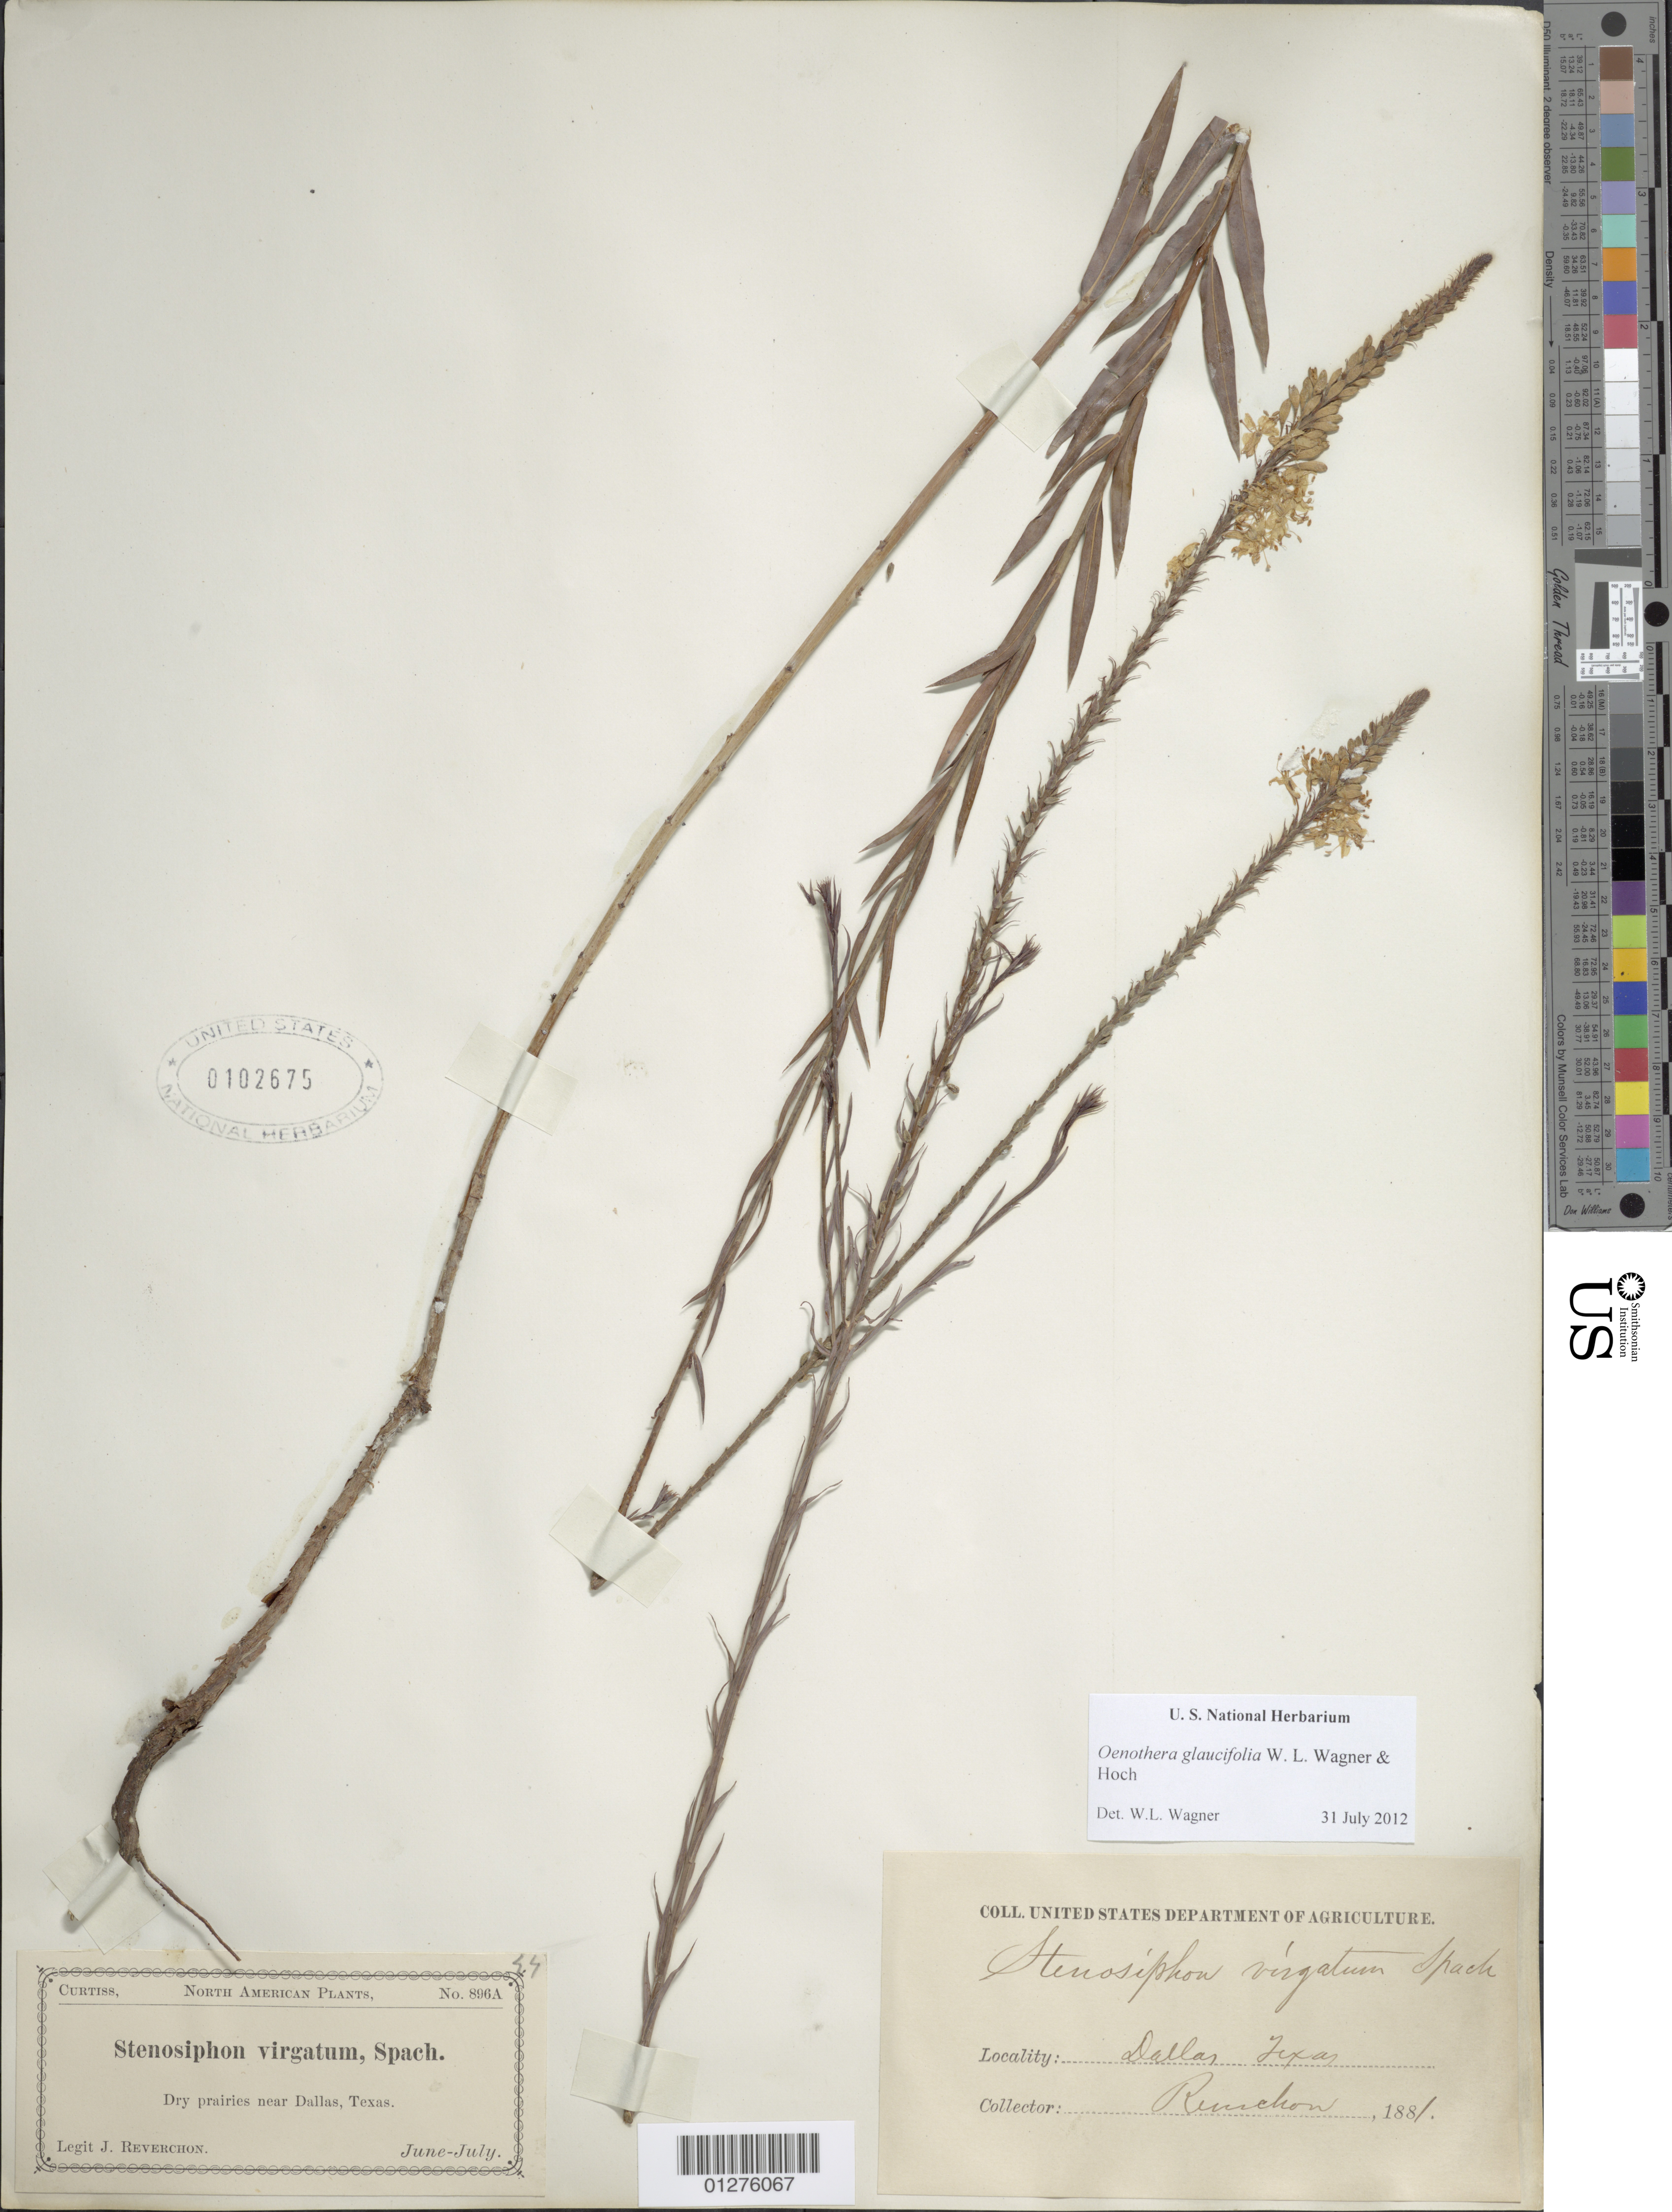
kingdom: Plantae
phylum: Tracheophyta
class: Magnoliopsida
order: Myrtales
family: Onagraceae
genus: Oenothera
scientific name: Oenothera glaucifolia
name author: W.L. Wagner & Hoch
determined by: Wagner, W. L., (BOT), Smithsonian Institution - National Museum of Natural History (UNITED STATES)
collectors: J. Reverchon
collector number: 896A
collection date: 1881-06/1881-07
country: United States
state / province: Texas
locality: Near Dallas.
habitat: Dry prairies.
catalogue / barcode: US 102675